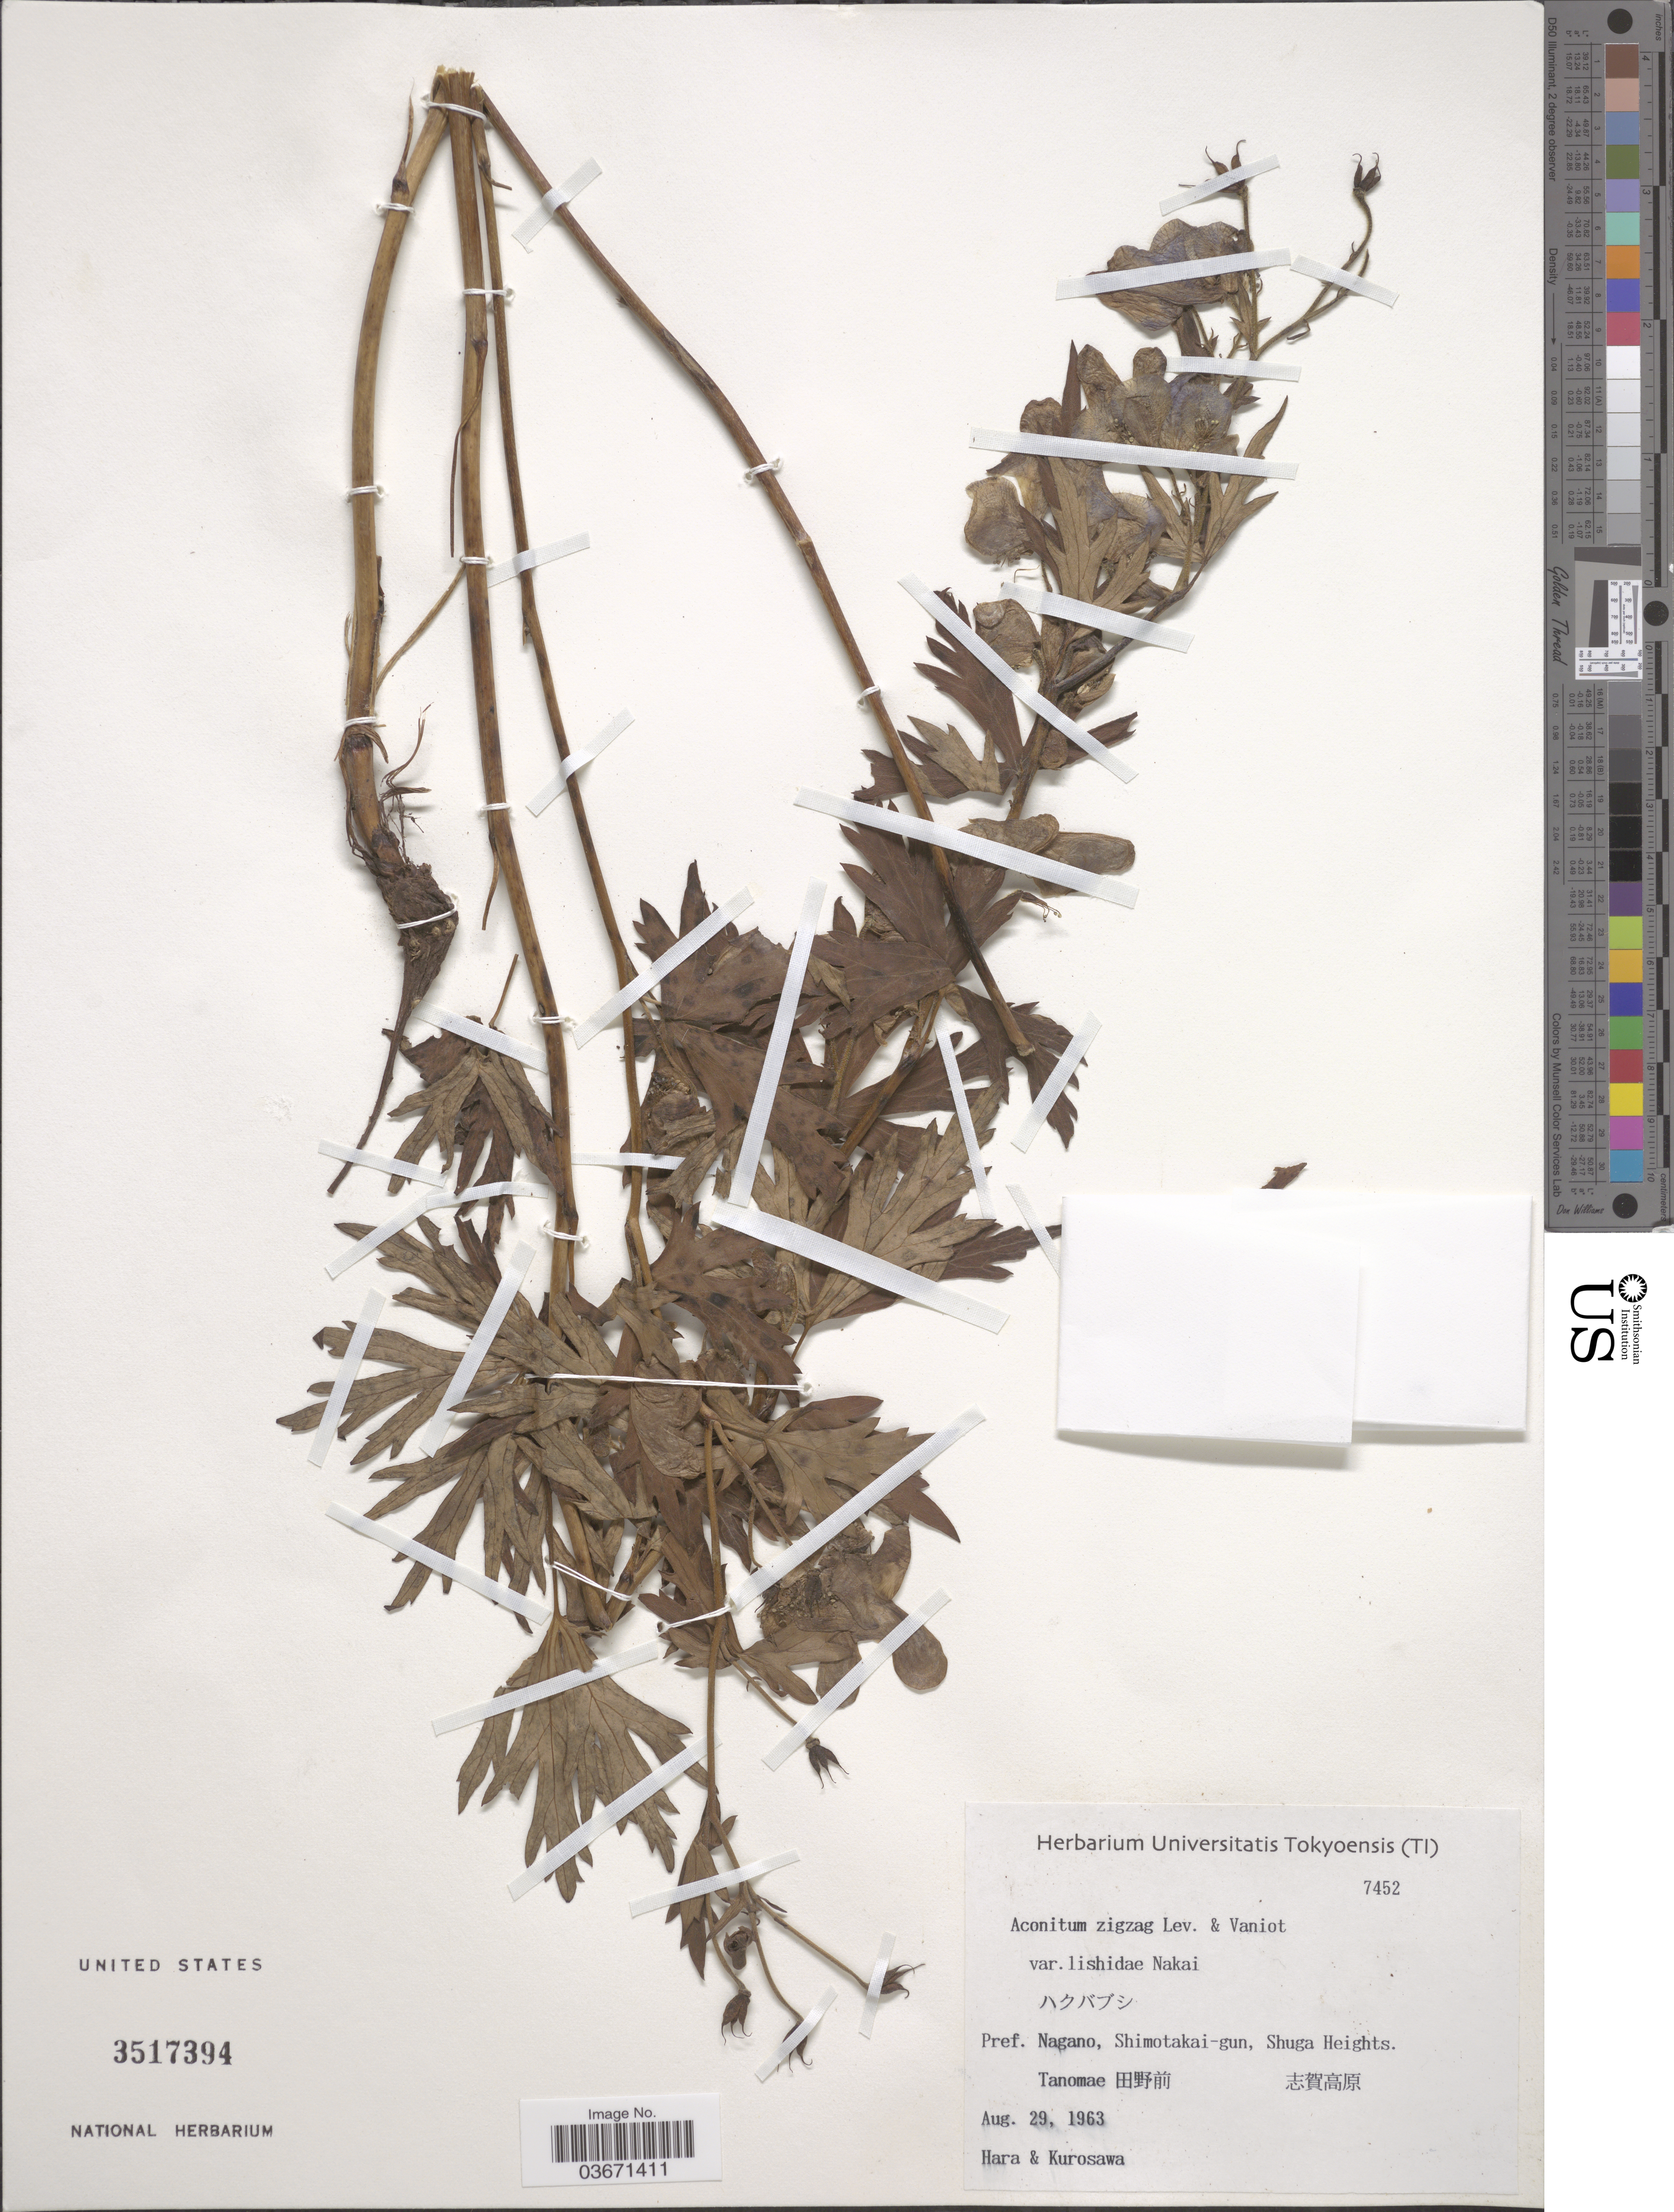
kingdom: Plantae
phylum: Tracheophyta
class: Magnoliopsida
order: Ranunculales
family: Ranunculaceae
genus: Aconitum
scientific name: Aconitum zigzag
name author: H. Lév. & Vaniot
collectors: Hara & Kurosawa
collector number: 7452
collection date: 1963-08-29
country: Japan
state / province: Nagano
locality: Pref. Nagano, Shimotakai-gun, Shuga Heights.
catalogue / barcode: US 3517394